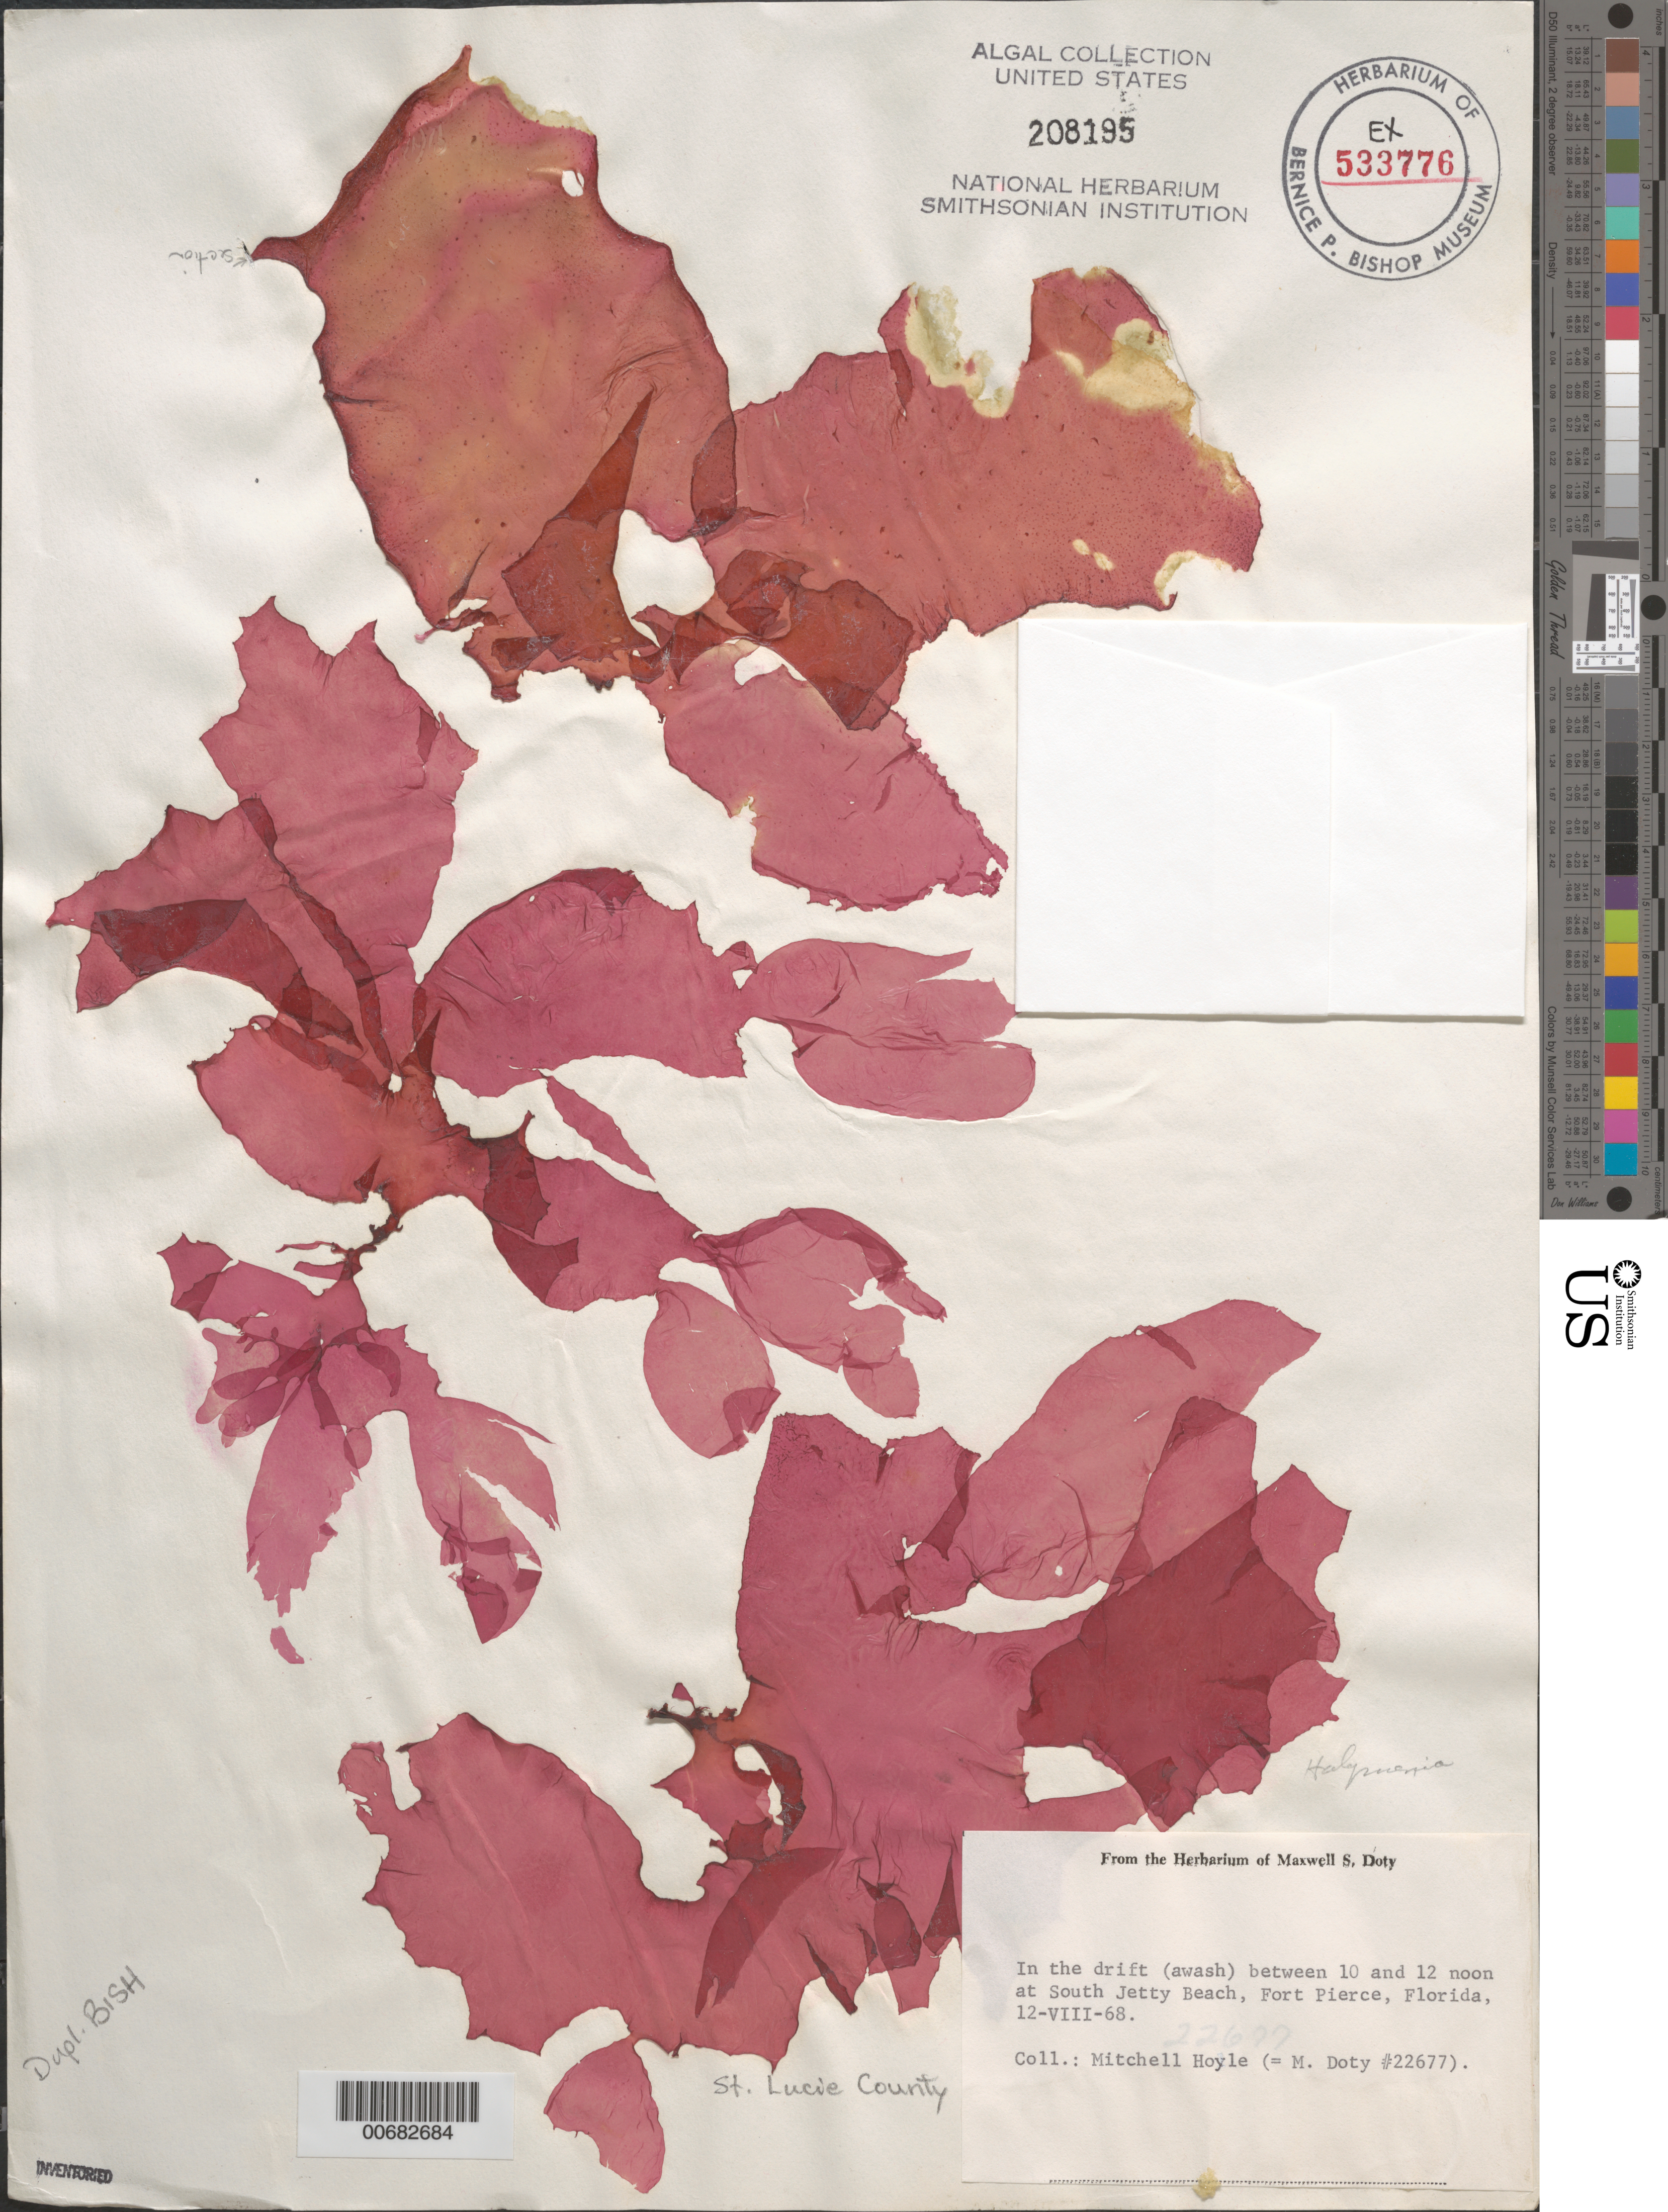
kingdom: Plantae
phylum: Rhodophyta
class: Florideophyceae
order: Halymeniales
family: Halymeniaceae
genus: Halymenia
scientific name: Halymenia sp.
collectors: M. Hoyle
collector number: MSD 22677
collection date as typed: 12 Aug 1968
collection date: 1968-08-12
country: United States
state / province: Florida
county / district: Saint Lucie County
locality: South Jetty Beach, Fort Pierce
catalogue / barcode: US 208195